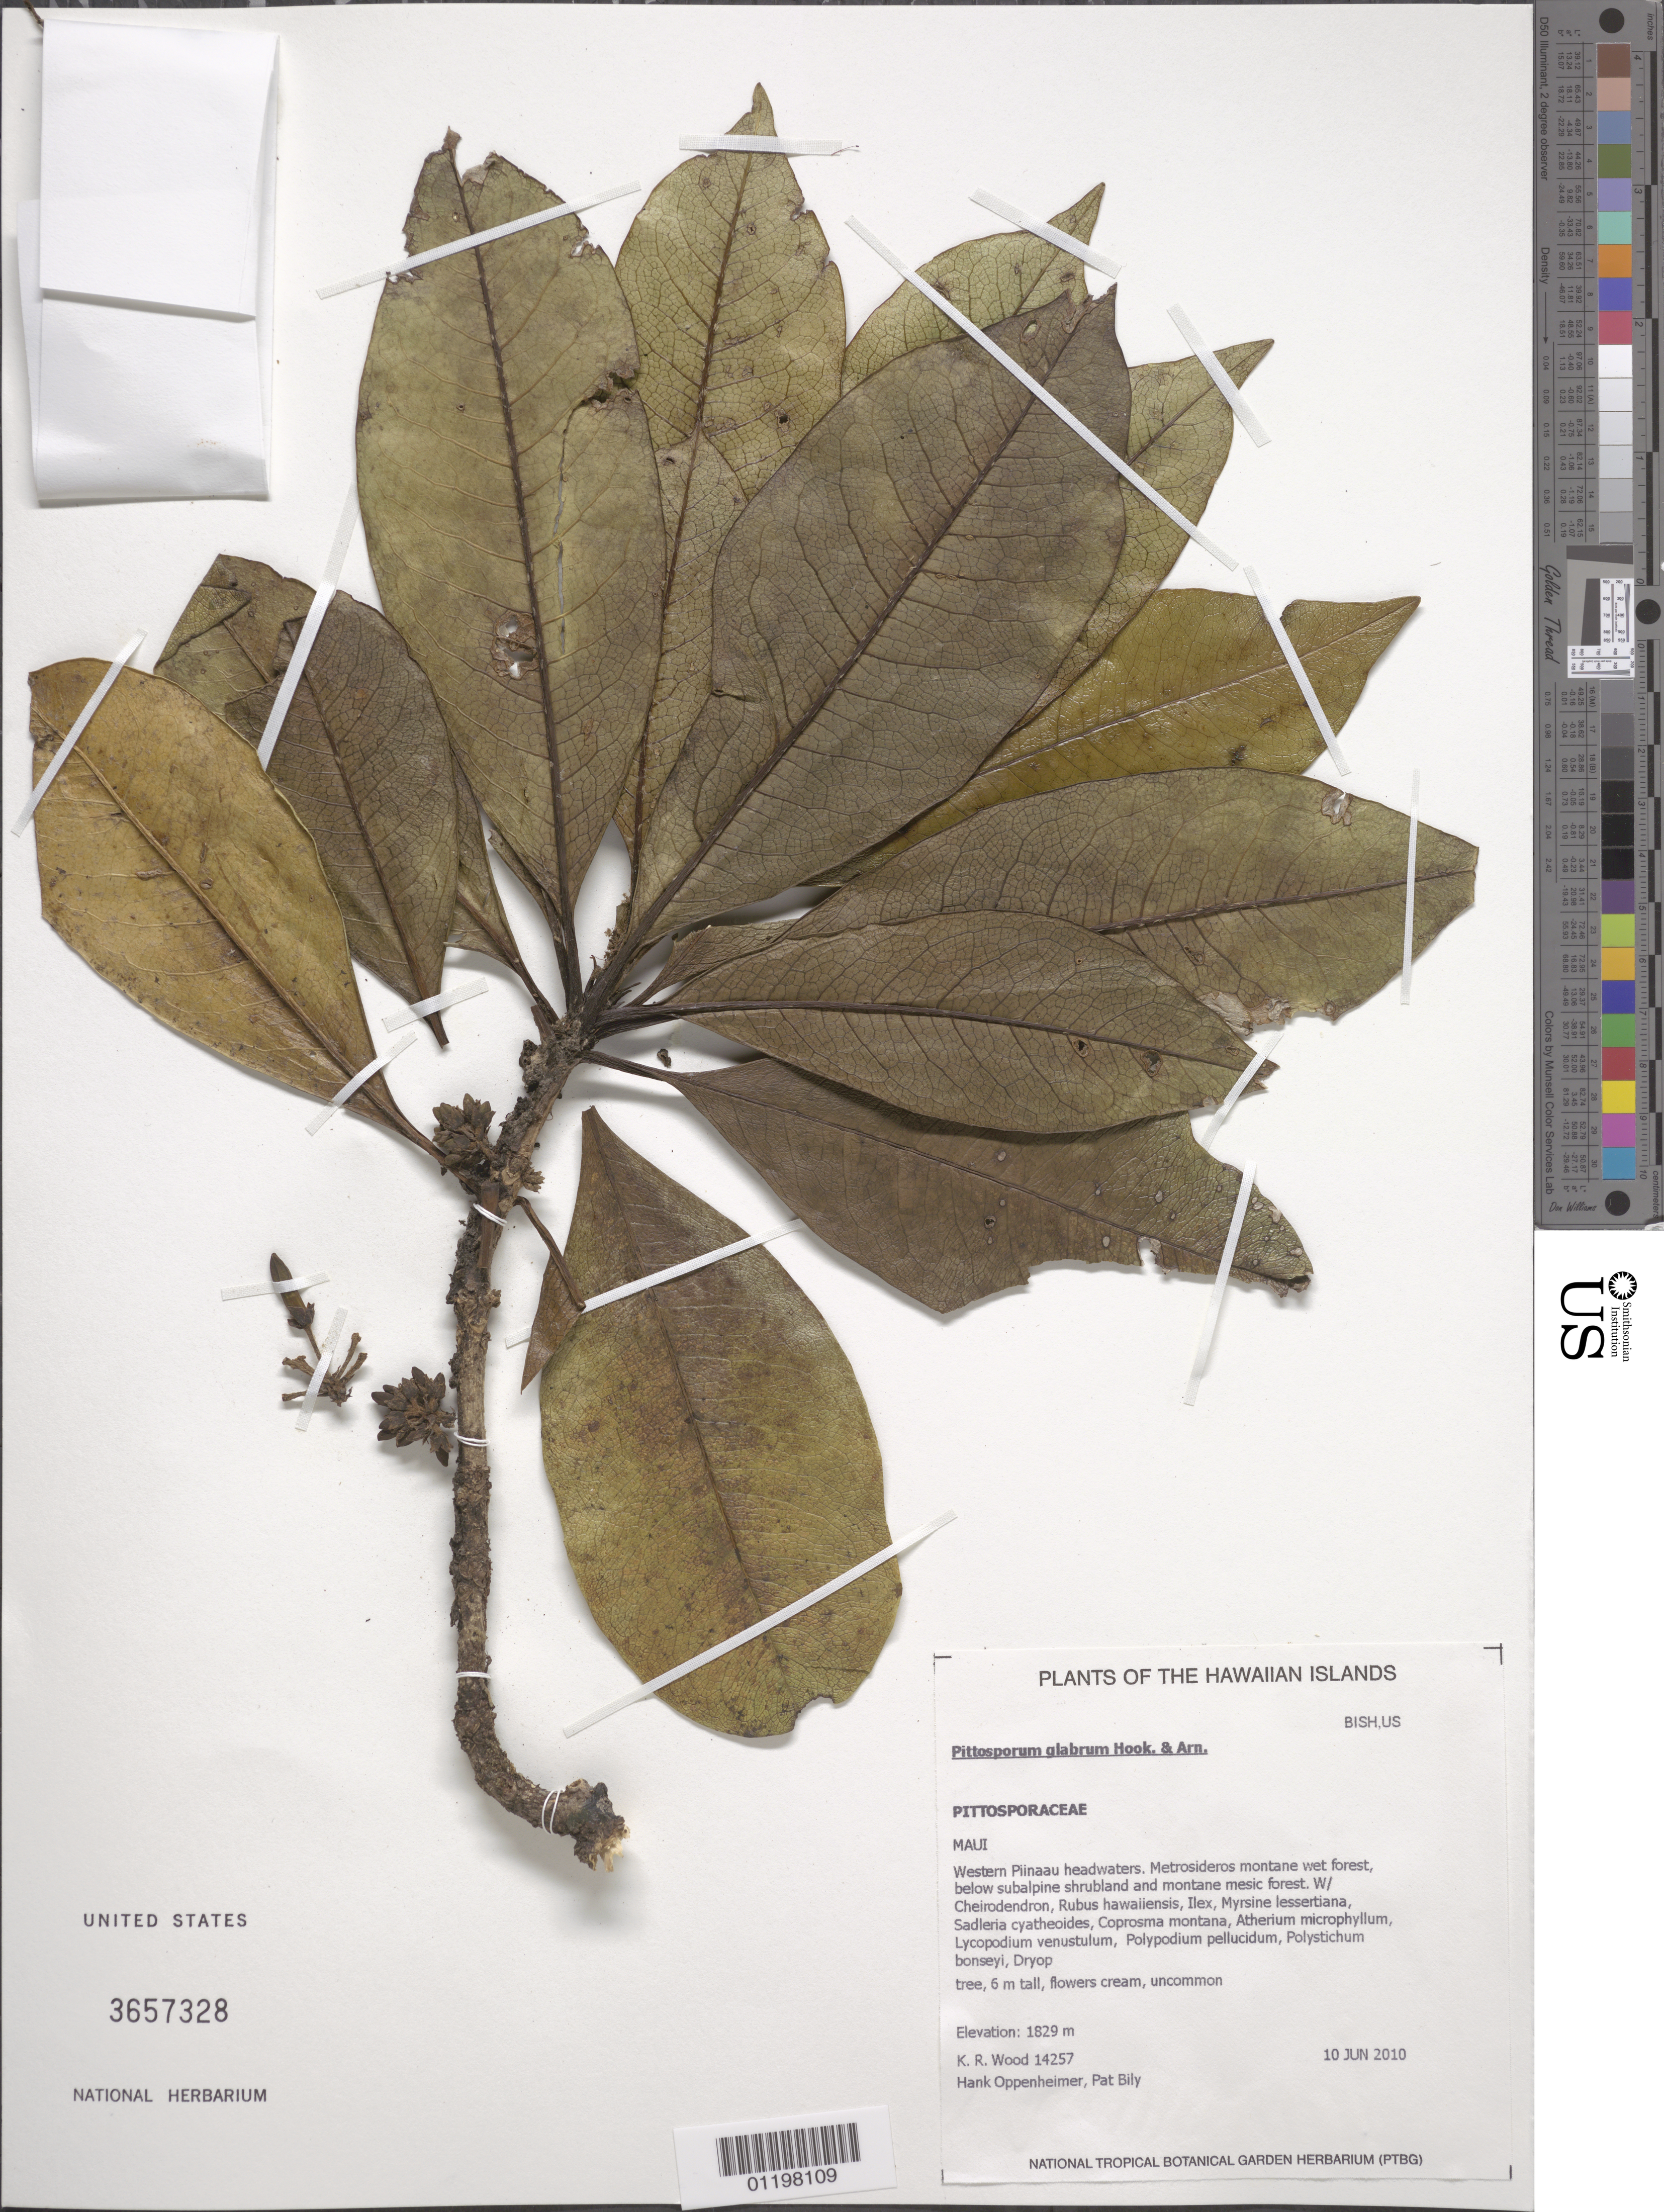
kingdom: Plantae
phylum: Tracheophyta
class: Magnoliopsida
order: Apiales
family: Pittosporaceae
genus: Pittosporum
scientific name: Pittosporum glabrum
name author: Hook. & Arn.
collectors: K. R. Wood, H. L. Oppenheimer & P. Bily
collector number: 14257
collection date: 2010-06-10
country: United States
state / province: Hawaii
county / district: Maui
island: Maui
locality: Western Piinaau headwaters.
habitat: Montane mesic forest.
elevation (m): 1829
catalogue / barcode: US 3657328